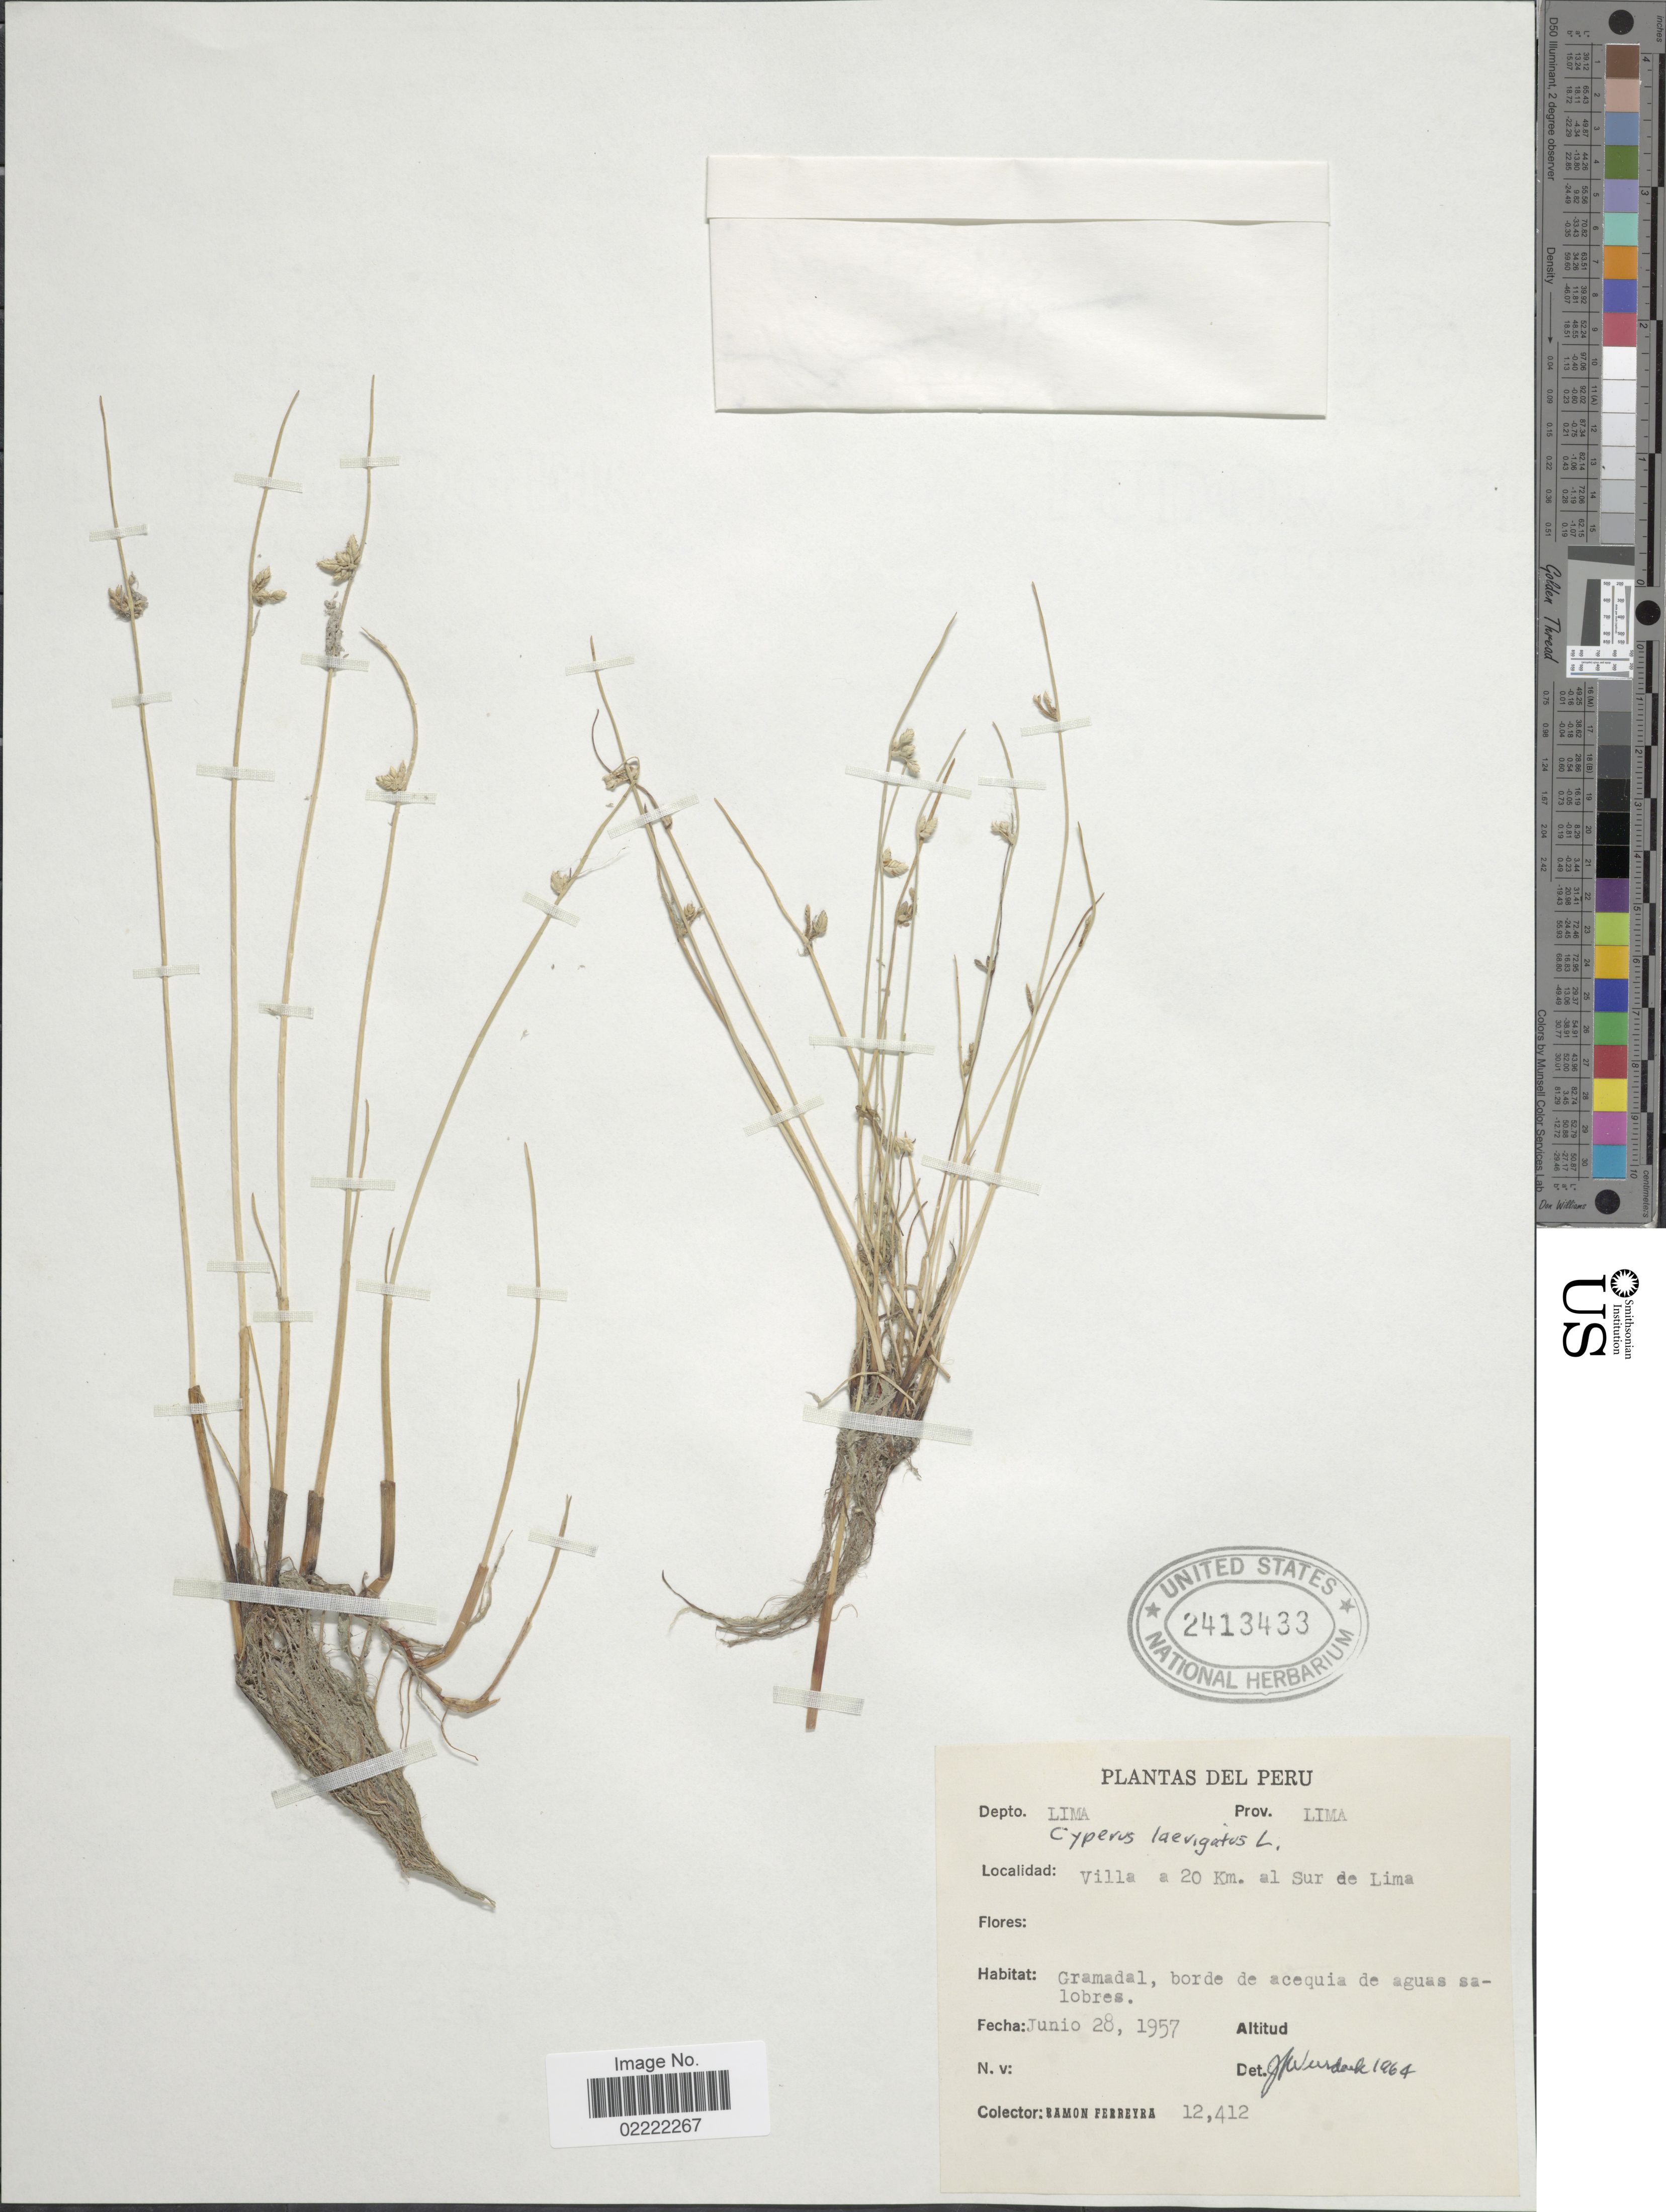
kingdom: Plantae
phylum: Tracheophyta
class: Liliopsida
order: Poales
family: Cyperaceae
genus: Cyperus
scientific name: Cyperus laevigatus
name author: L.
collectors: R. A. Ferreyra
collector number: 12412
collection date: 1957-06-28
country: Peru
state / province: Lima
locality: Depto. Lima. Prov. Lima. Villa a 20 Km. al Sur de Lima. Gramadal, borde de acequia de aguas salobres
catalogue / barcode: US 2413433